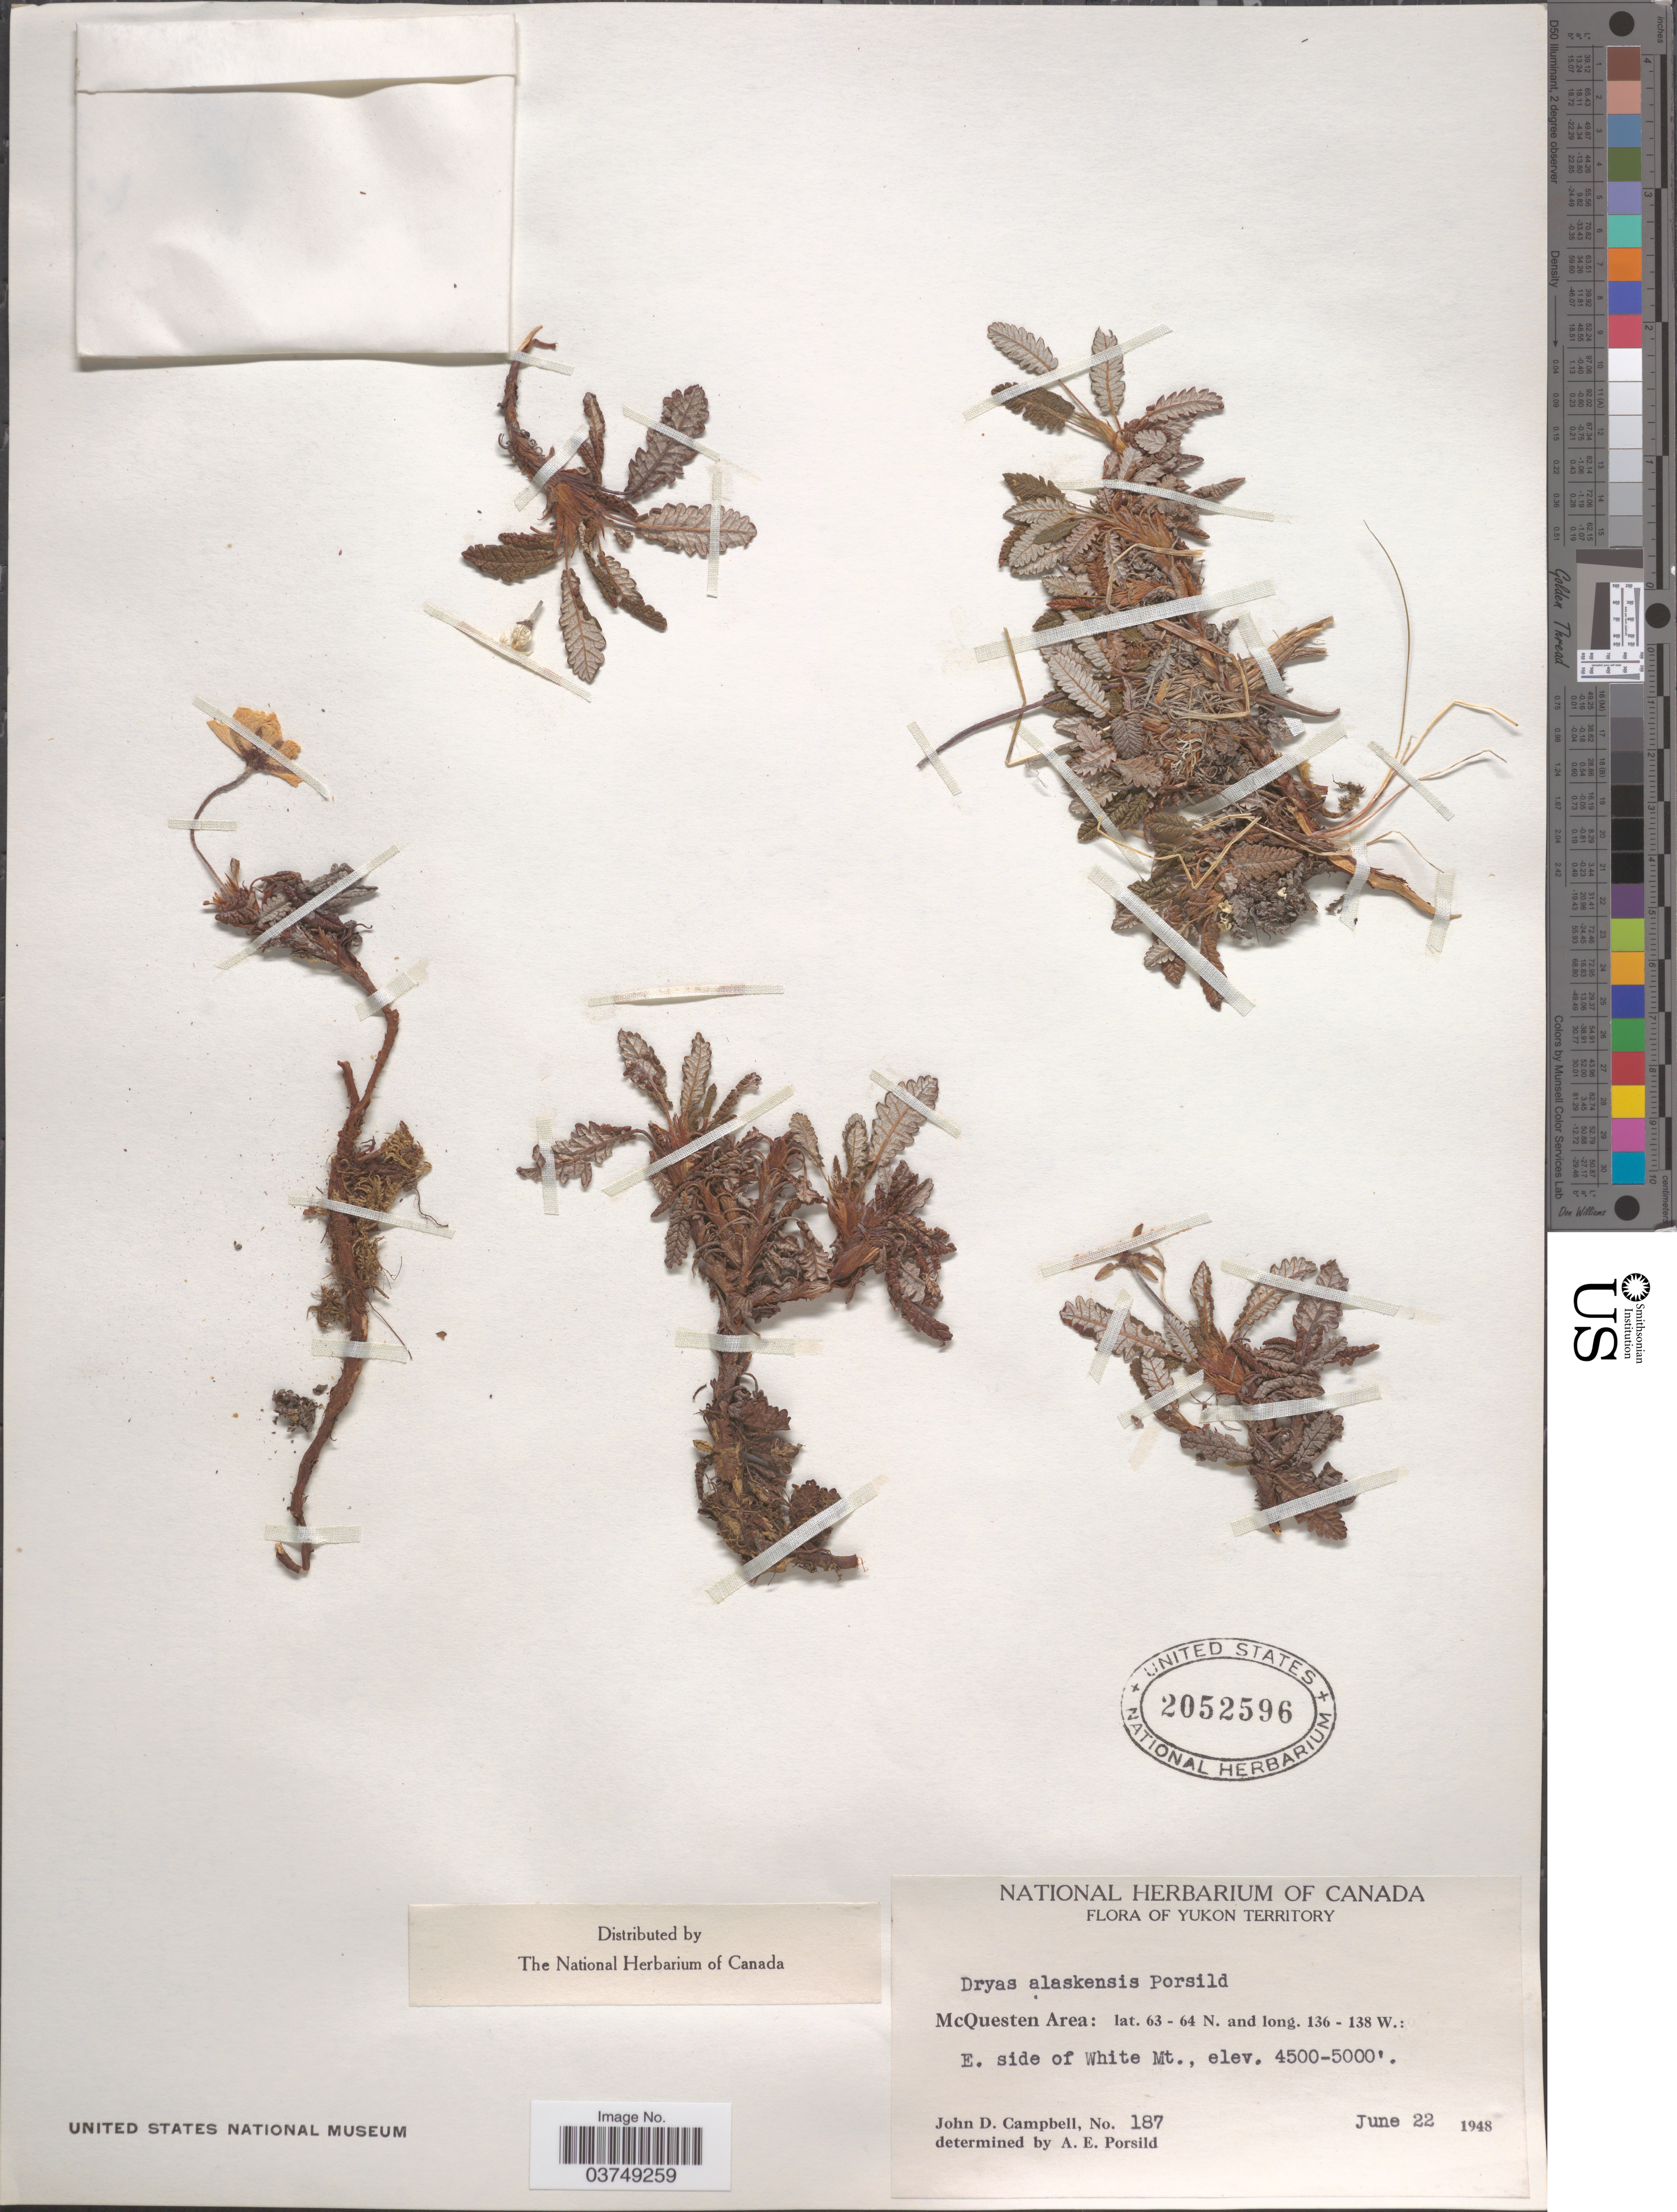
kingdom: Plantae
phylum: Tracheophyta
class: Magnoliopsida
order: Rosales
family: Rosaceae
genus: Dryas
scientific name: Dryas alaskensis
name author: A.E. Porsild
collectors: J. Campbell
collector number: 187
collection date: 1948-06-22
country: Canada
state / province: Yukon Territory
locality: McQuesten Area: E. side of White Mt.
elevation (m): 1372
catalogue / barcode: US 2052596